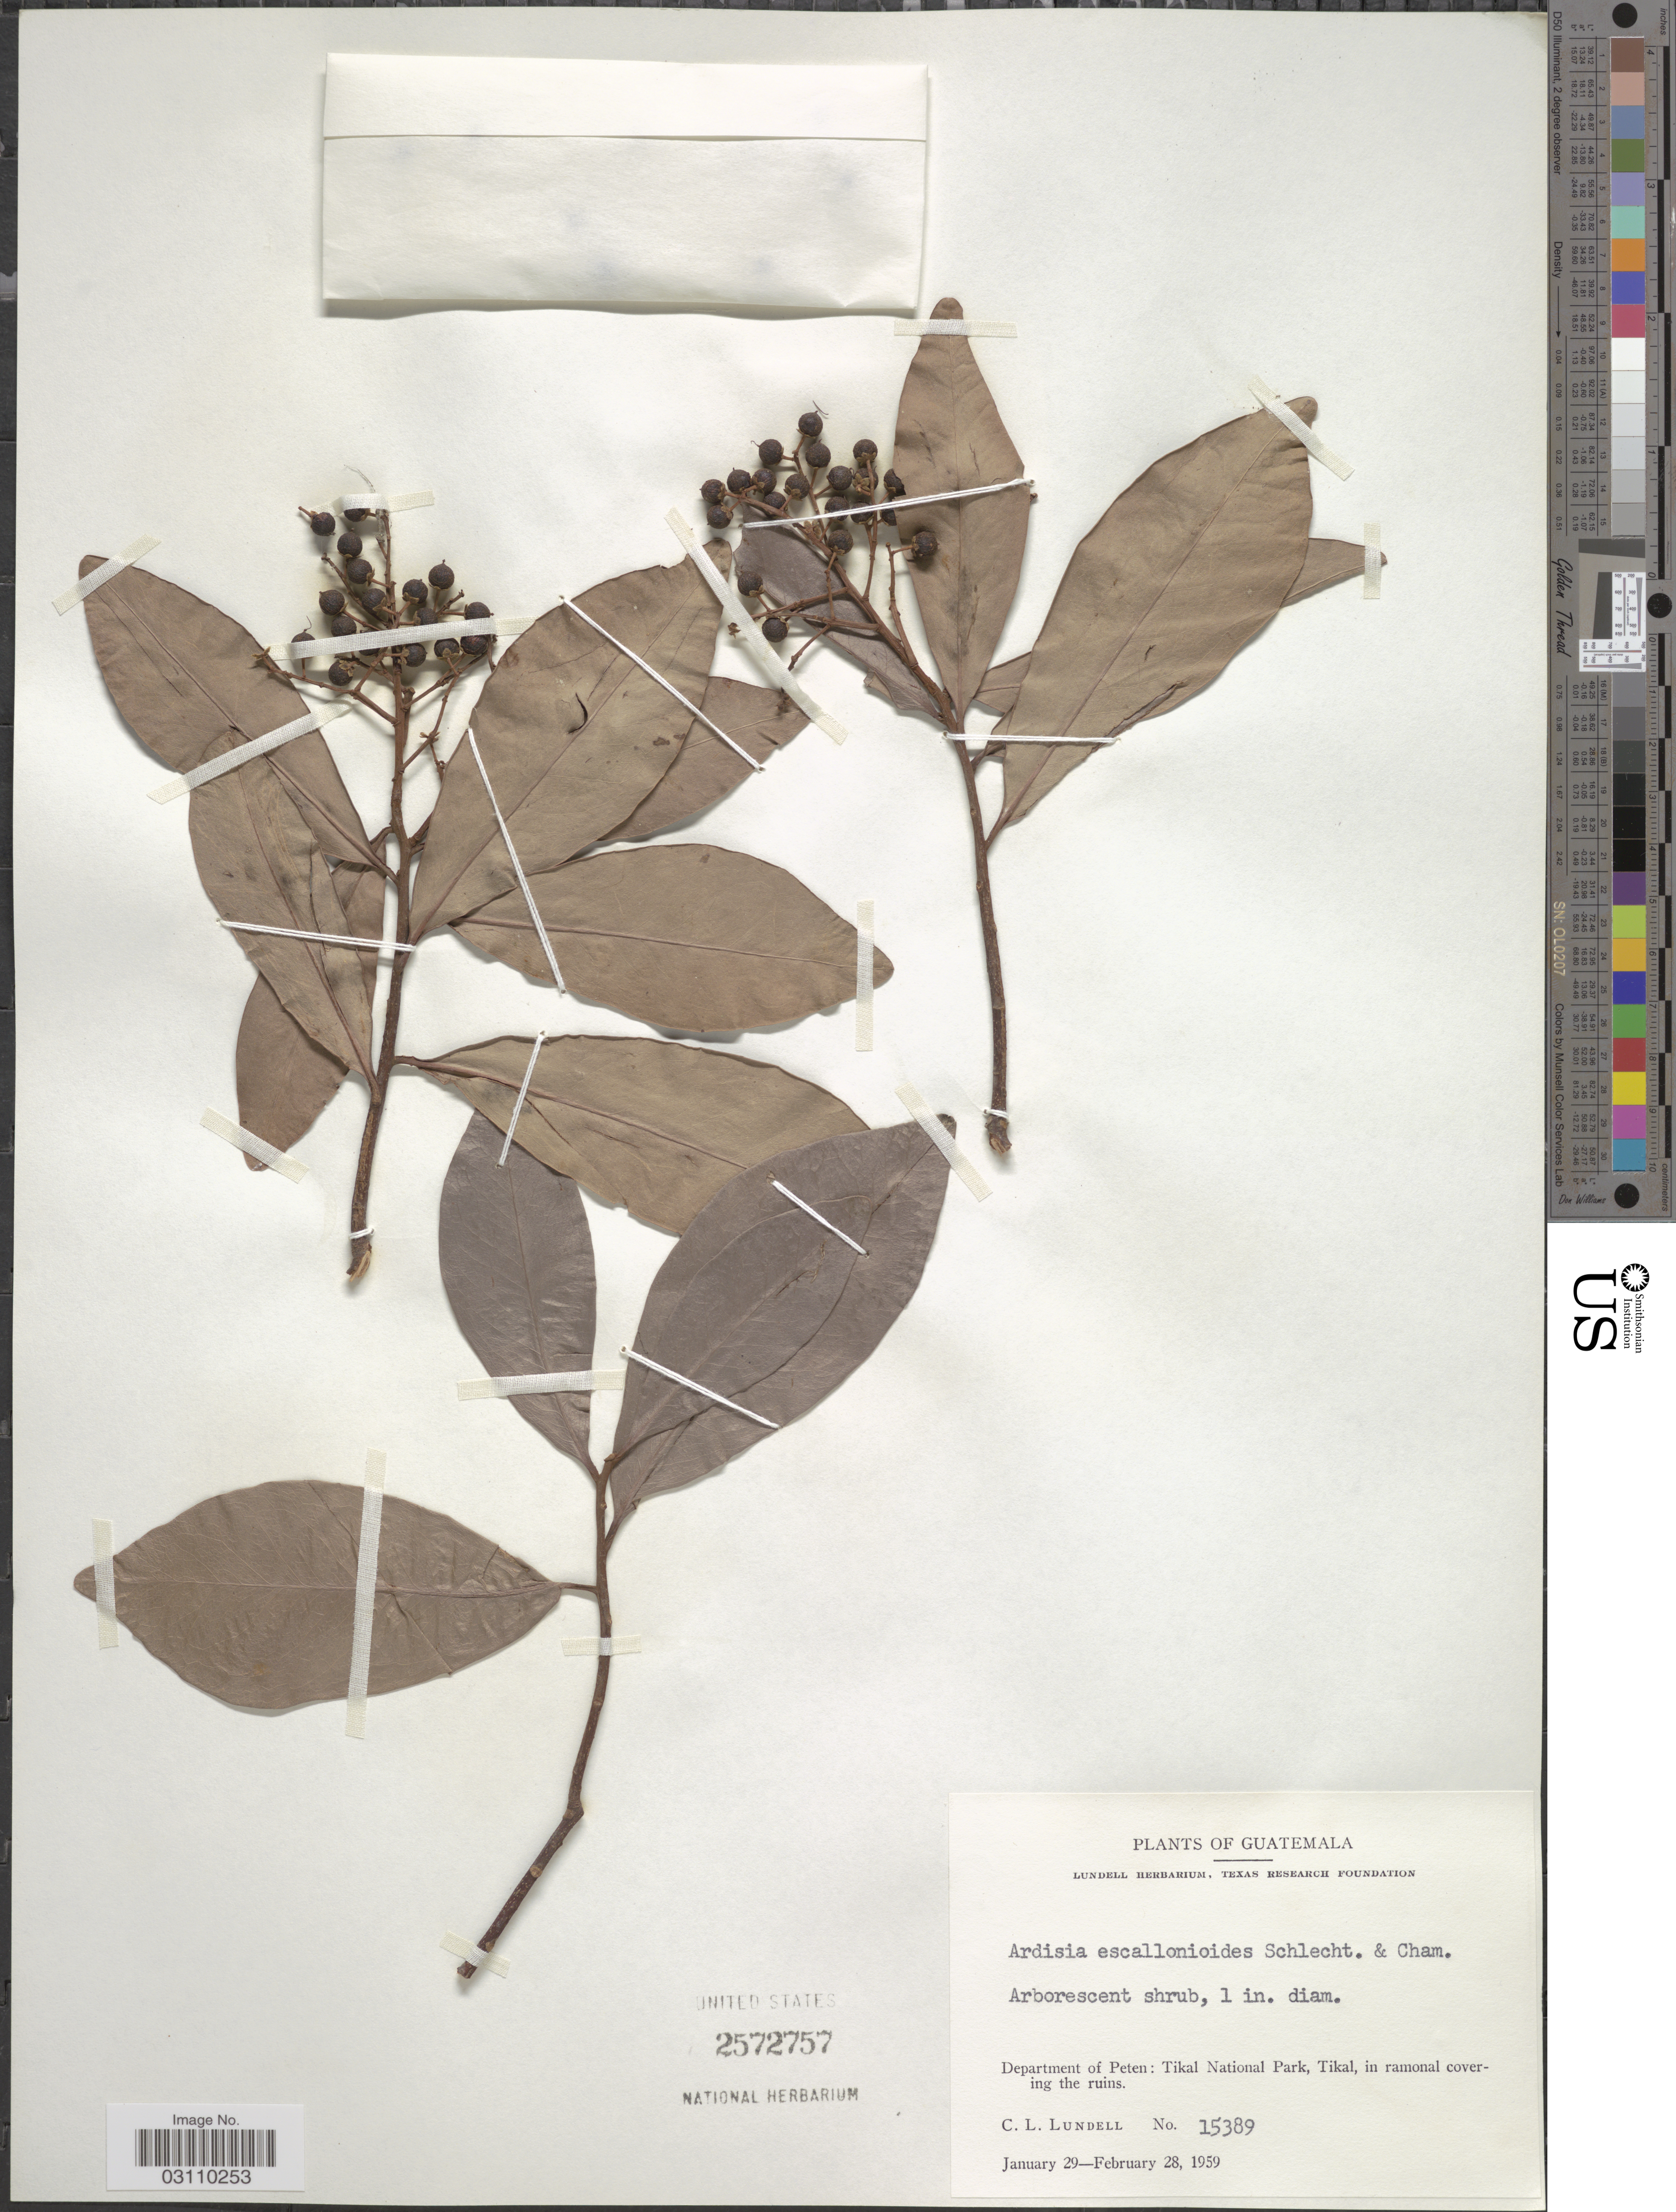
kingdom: Plantae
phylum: Tracheophyta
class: Magnoliopsida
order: Ericales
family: Primulaceae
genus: Ardisia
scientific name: Ardisia escallonioides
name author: Schltdl. & Cham.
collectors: C. L. Lundell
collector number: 15389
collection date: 1959-01-29/1959-02-28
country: Guatemala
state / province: El Petén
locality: Department of Peten: Tikal National Park, in ramonal covering the ruins.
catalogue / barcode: US 2572757